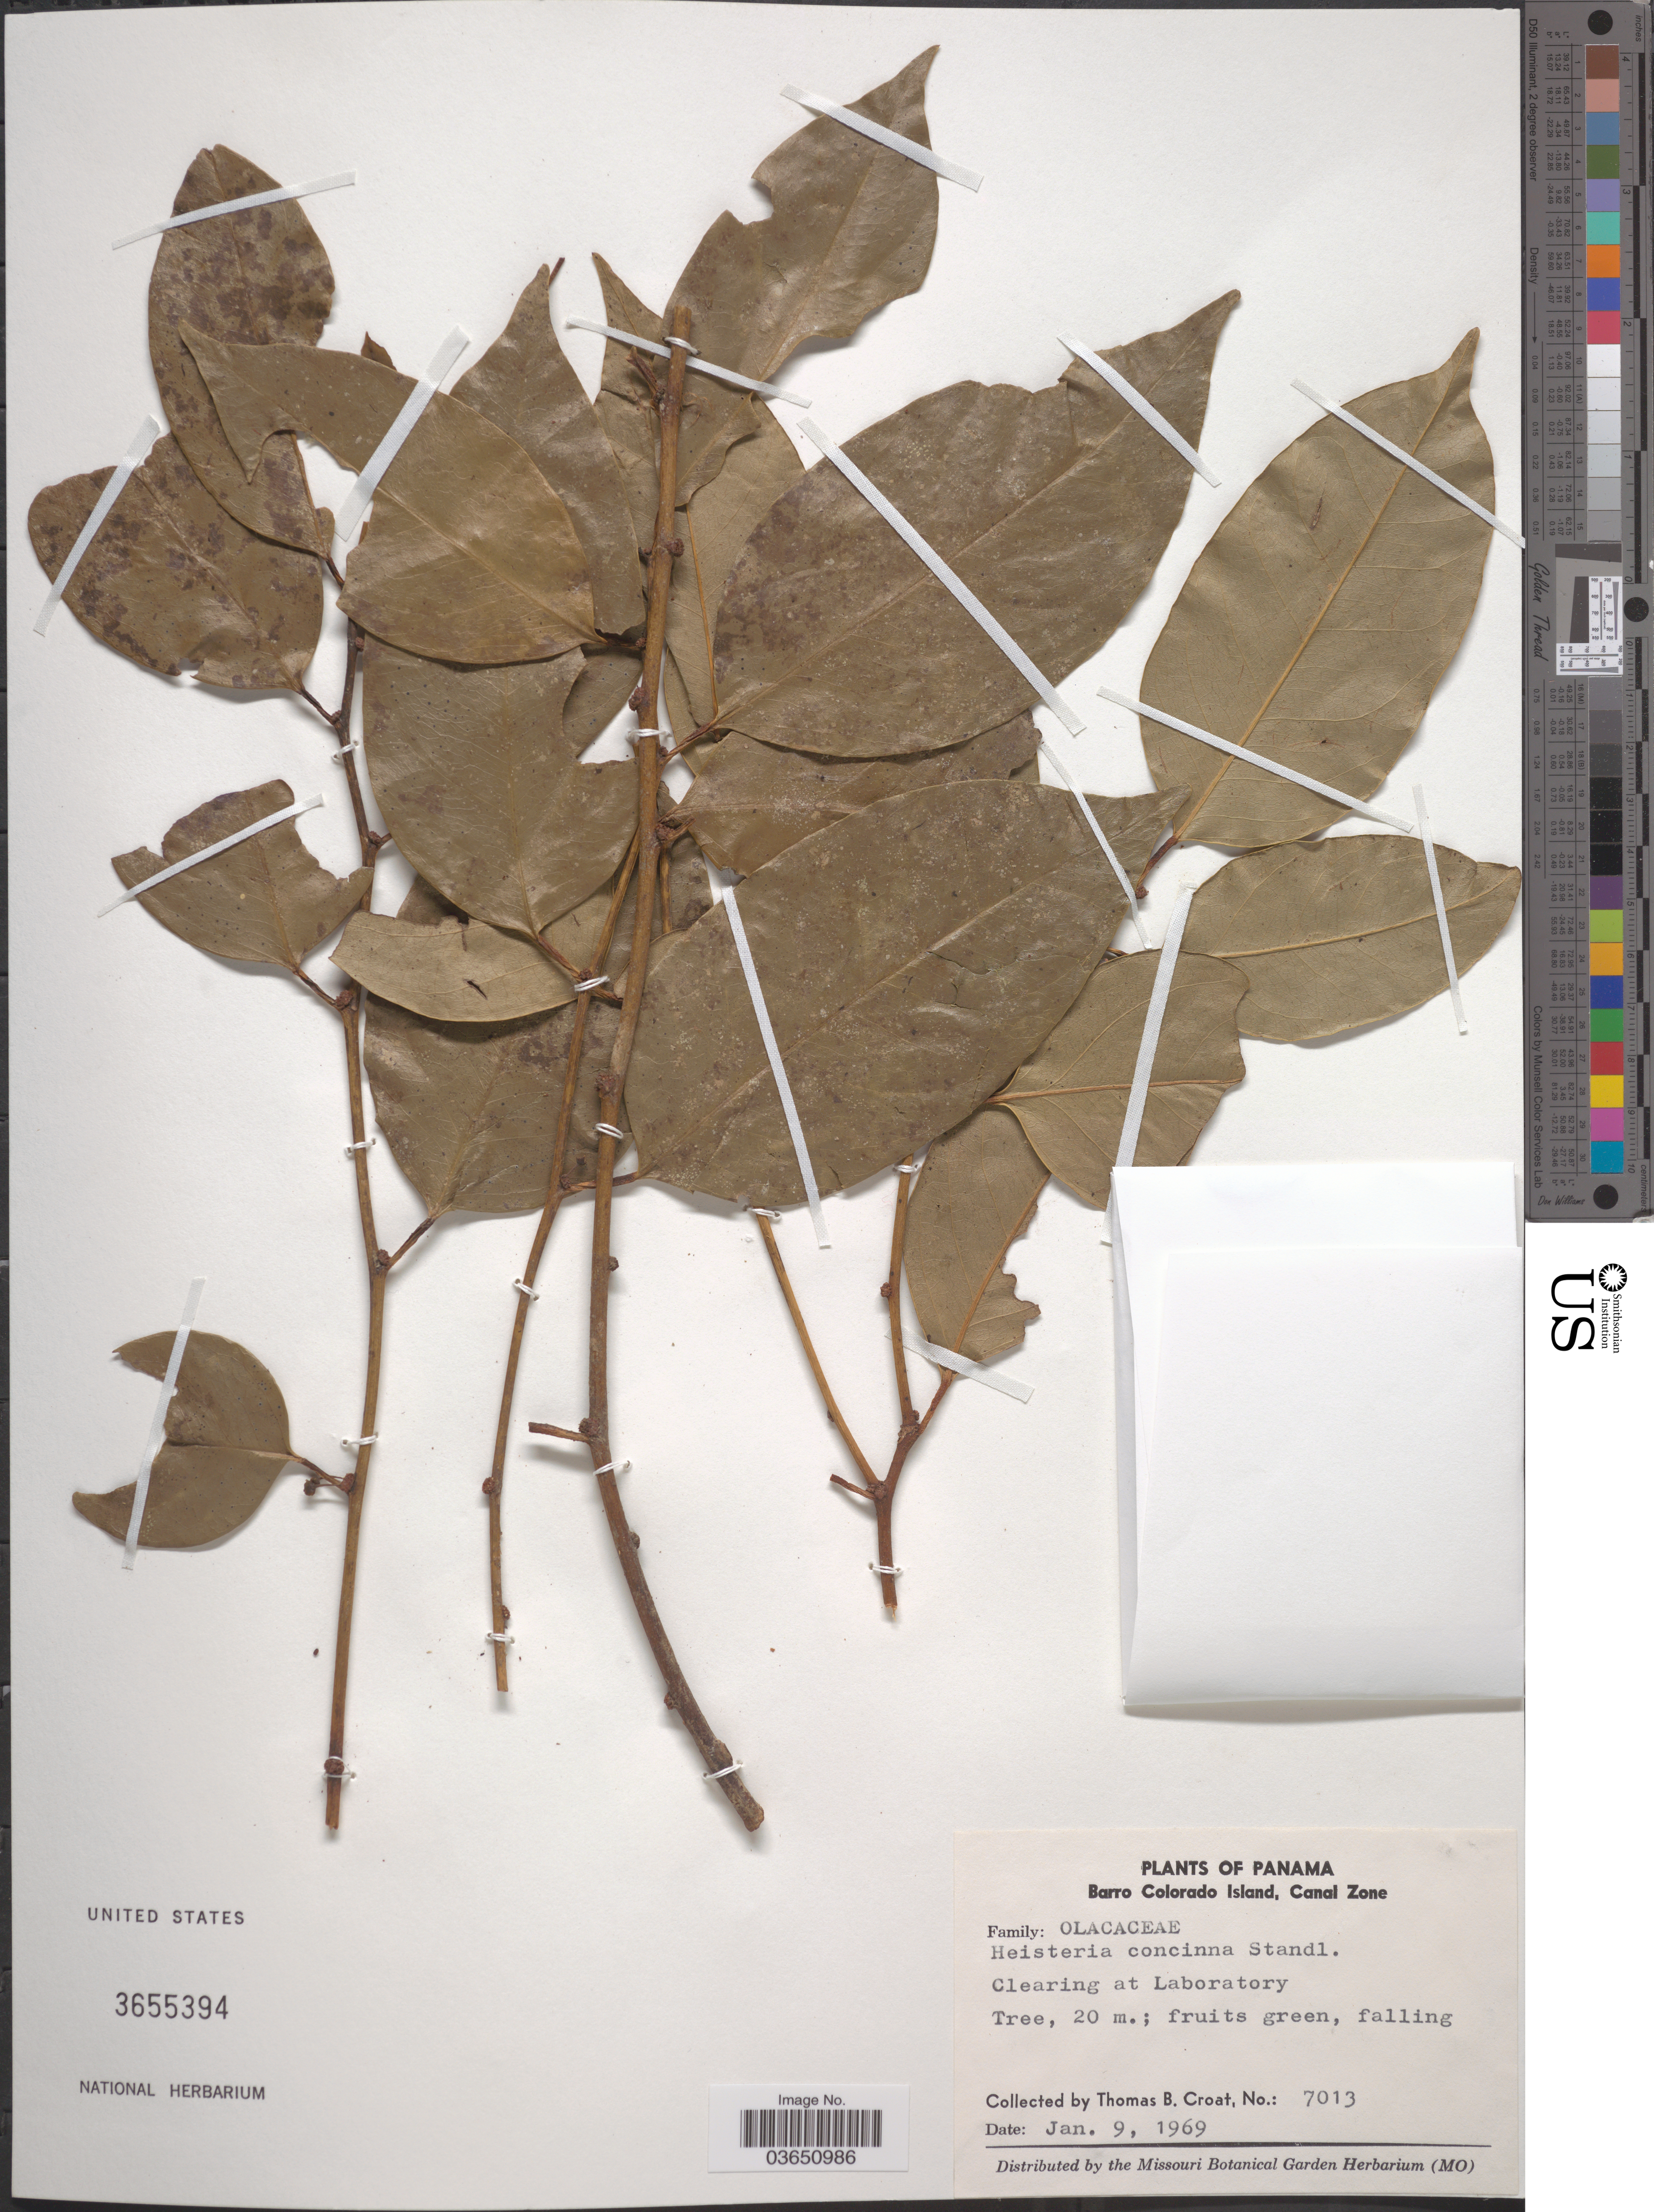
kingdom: Plantae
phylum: Tracheophyta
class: Magnoliopsida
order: Santalales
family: Erythropalaceae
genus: Heisteria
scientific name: Heisteria concinna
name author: Standl.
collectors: T. B. Croat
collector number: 7013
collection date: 1969-01-09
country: Panama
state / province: Panamá Oeste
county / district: Canal Zone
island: Barro Colorado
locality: Barro Colorado Island. Canal Zone. Clearing at Laboratory.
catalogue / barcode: US 3655394